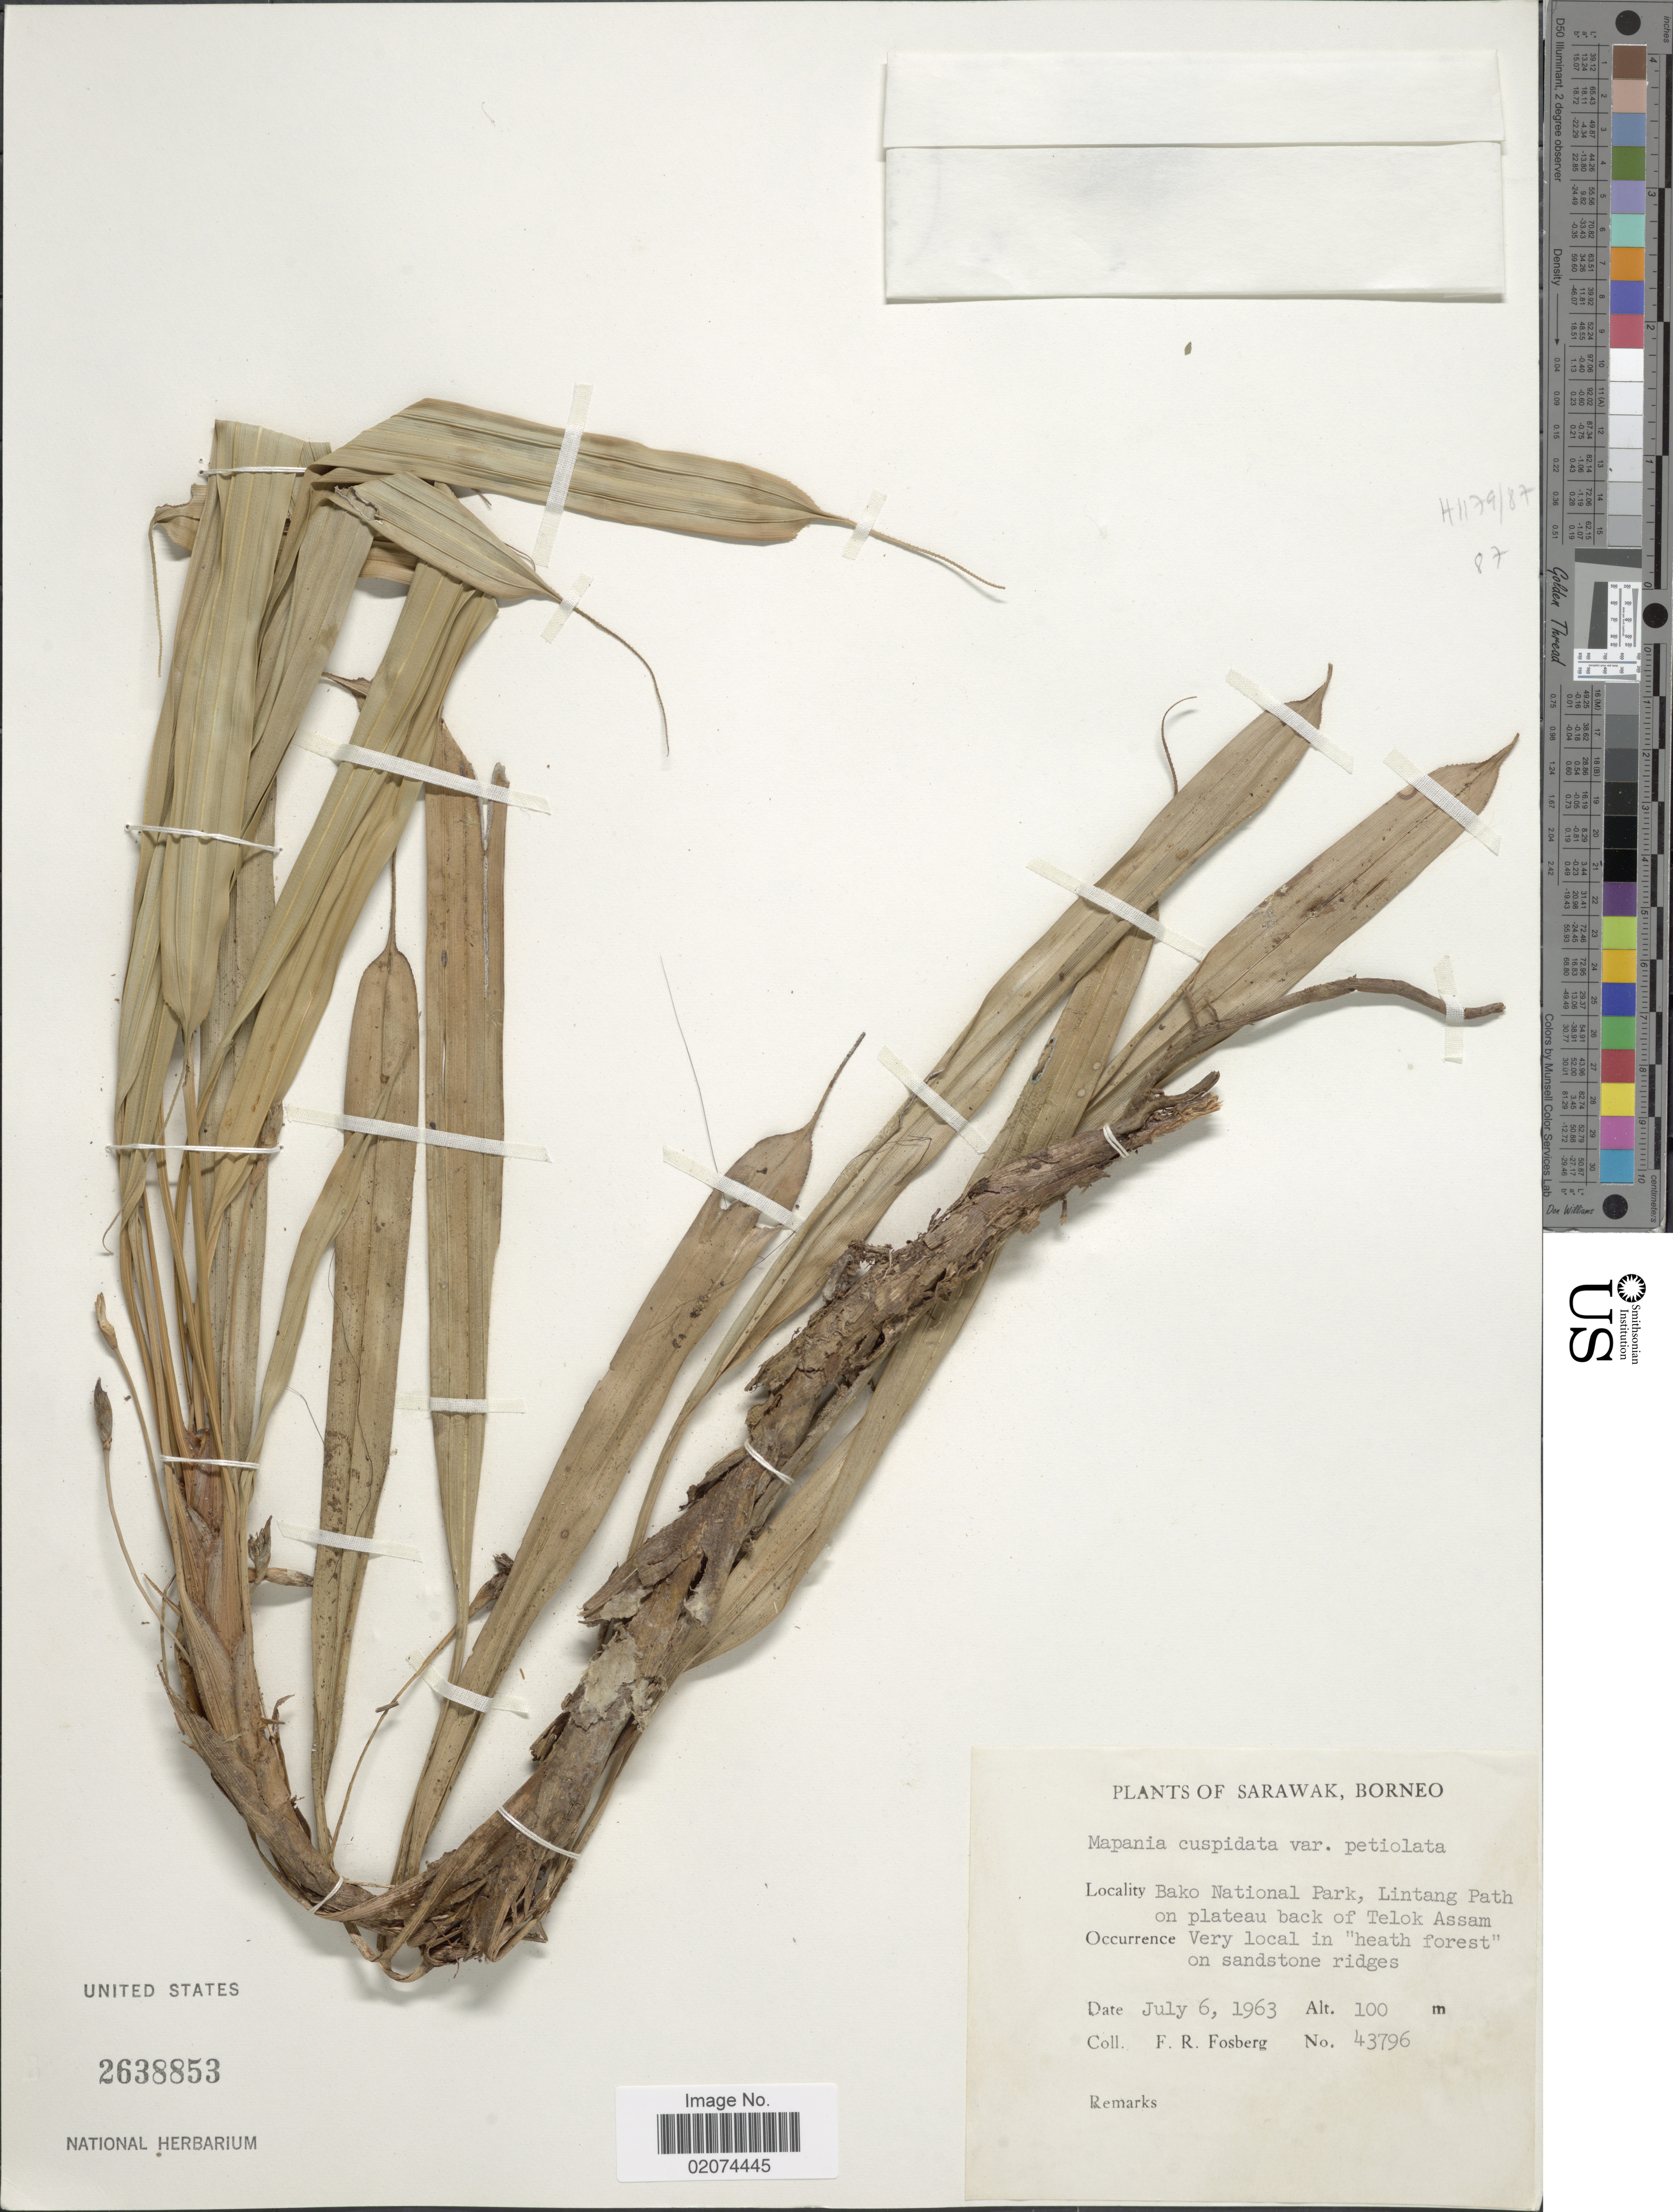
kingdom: Plantae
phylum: Tracheophyta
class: Liliopsida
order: Poales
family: Cyperaceae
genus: Mapania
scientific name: Mapania cuspidata var. petiolata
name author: (C.B. Clarke) Uittien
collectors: F. R. Fosberg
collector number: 43796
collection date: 1963-07-06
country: Malaysia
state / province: Sarawak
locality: Borneo. Bako National Park, Lintang Path on plateau back of Telok Assam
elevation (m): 100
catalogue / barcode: US 2638853